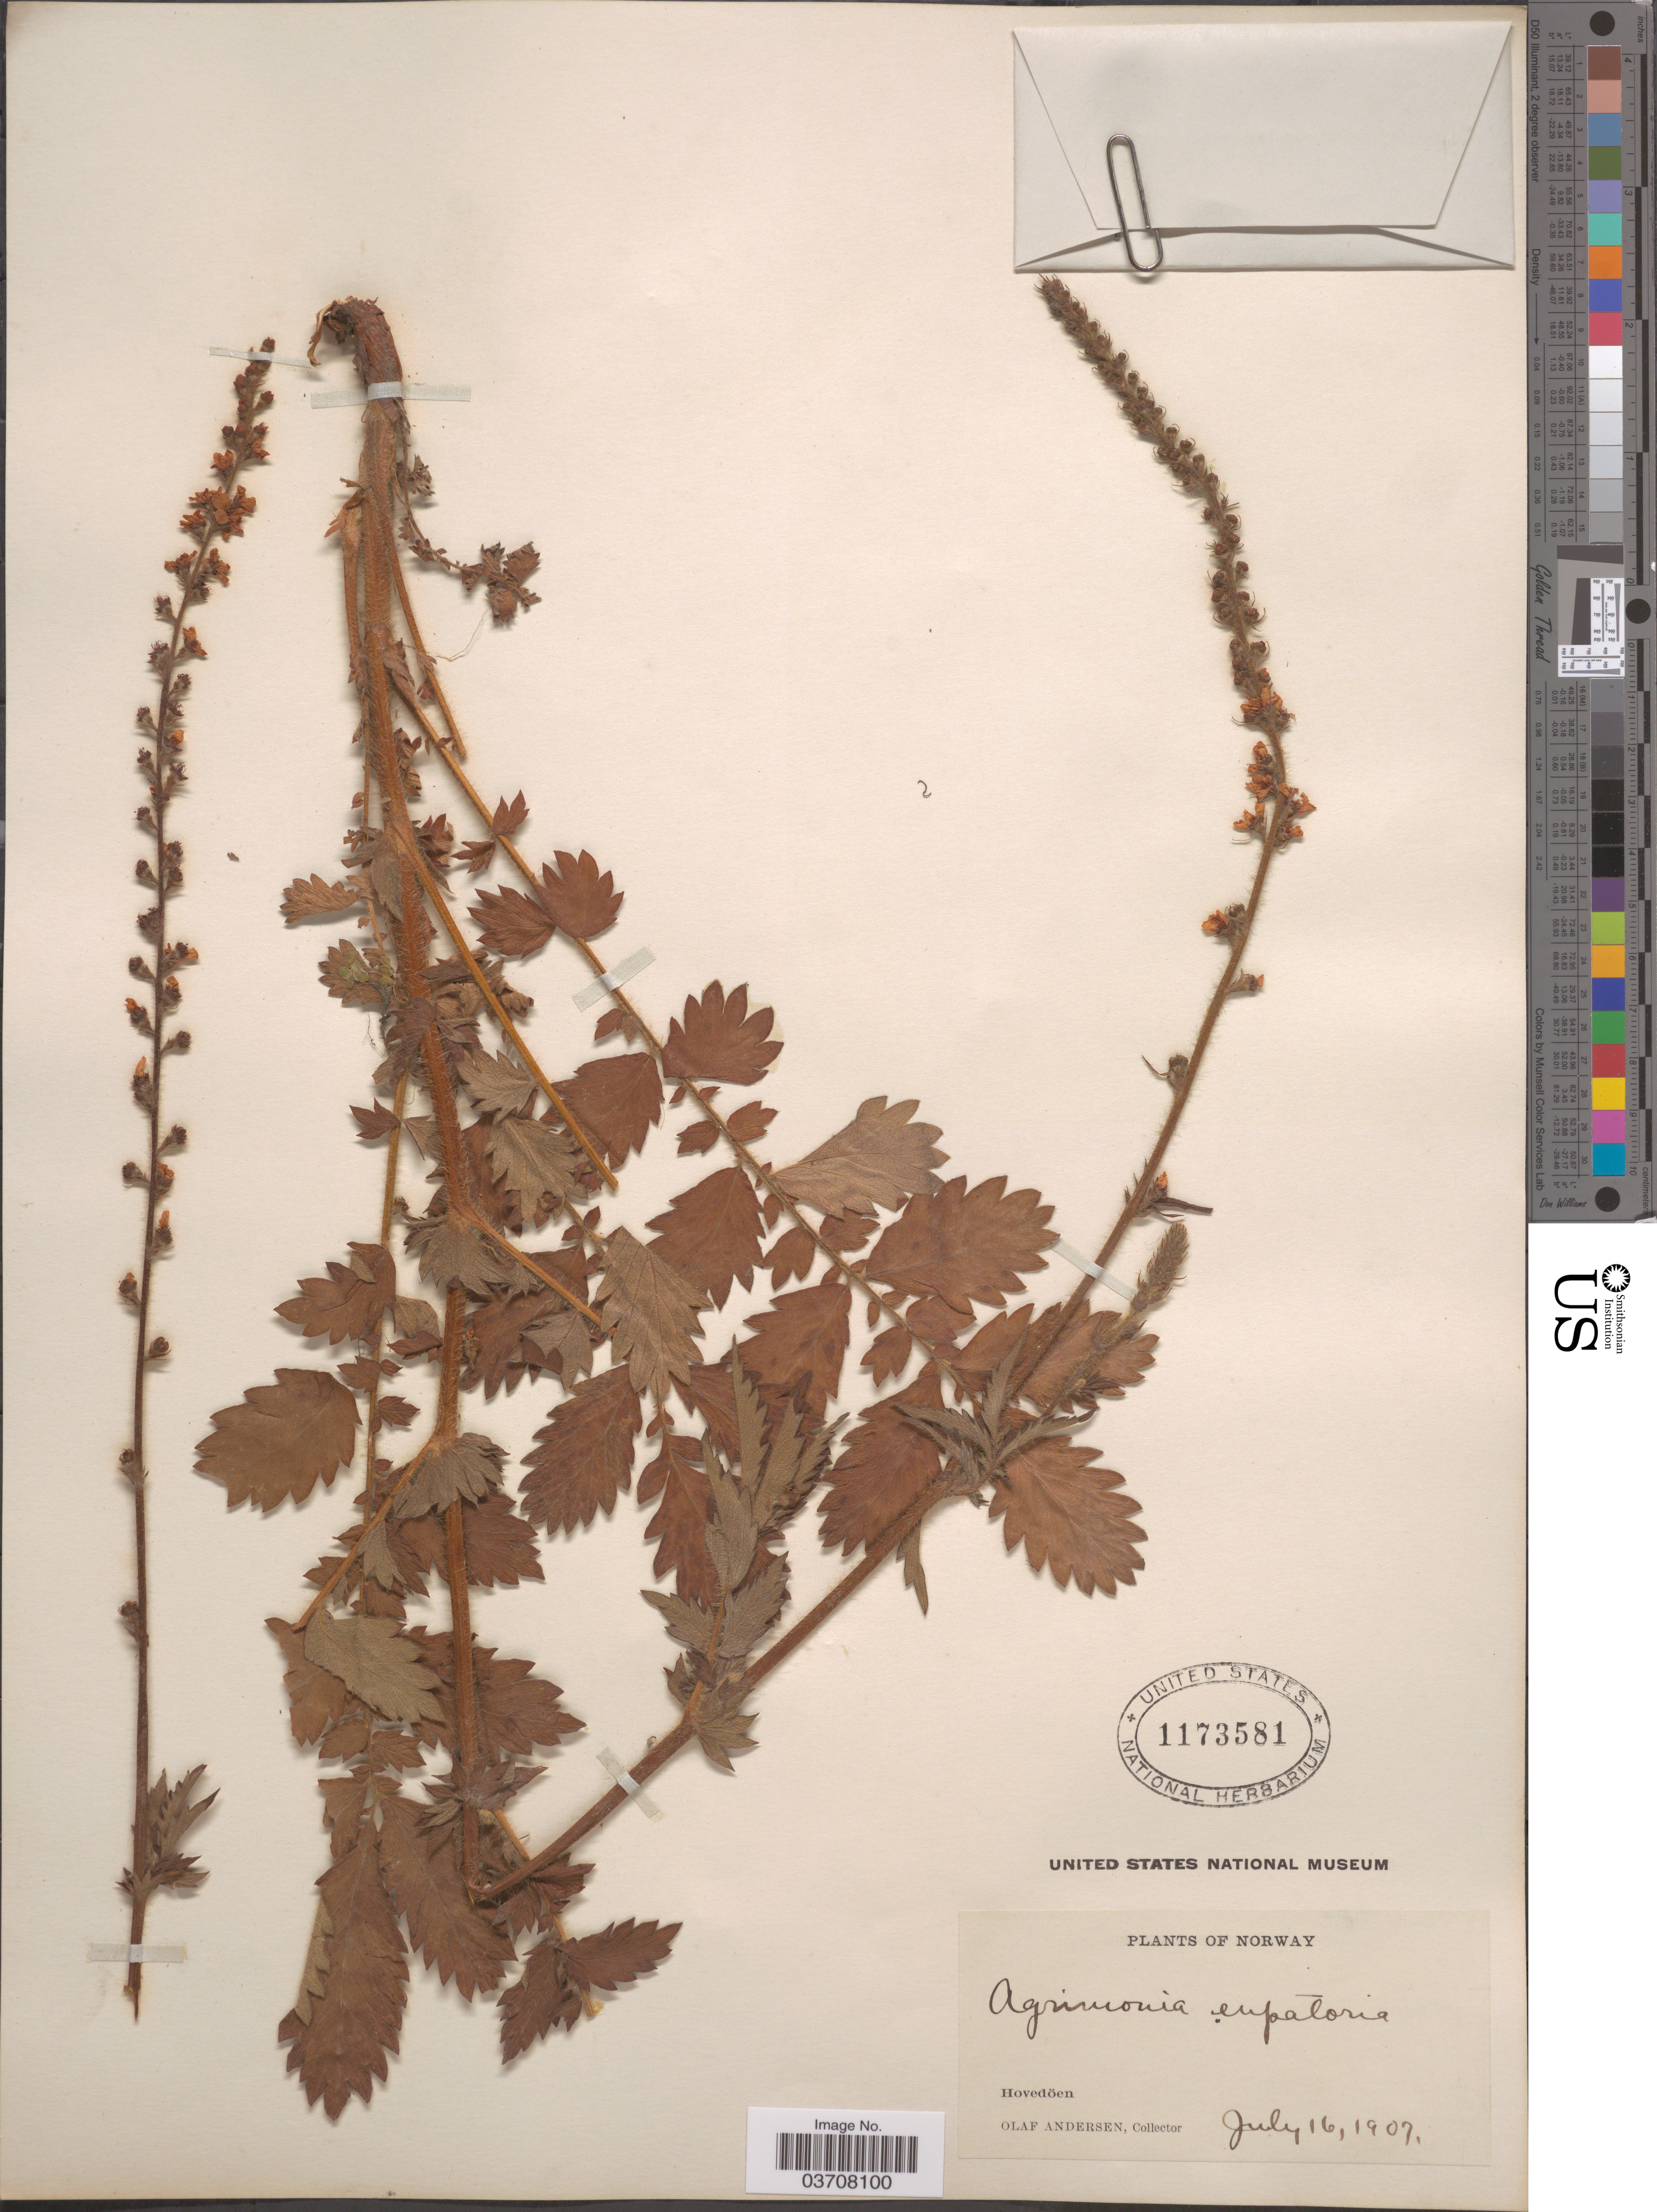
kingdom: Plantae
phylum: Tracheophyta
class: Magnoliopsida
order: Rosales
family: Rosaceae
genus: Agrimonia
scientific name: Agrimonia eupatoria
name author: L.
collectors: O. Andersen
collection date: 1907-07-16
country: Norway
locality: Hovedöen.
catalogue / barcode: US 1173581